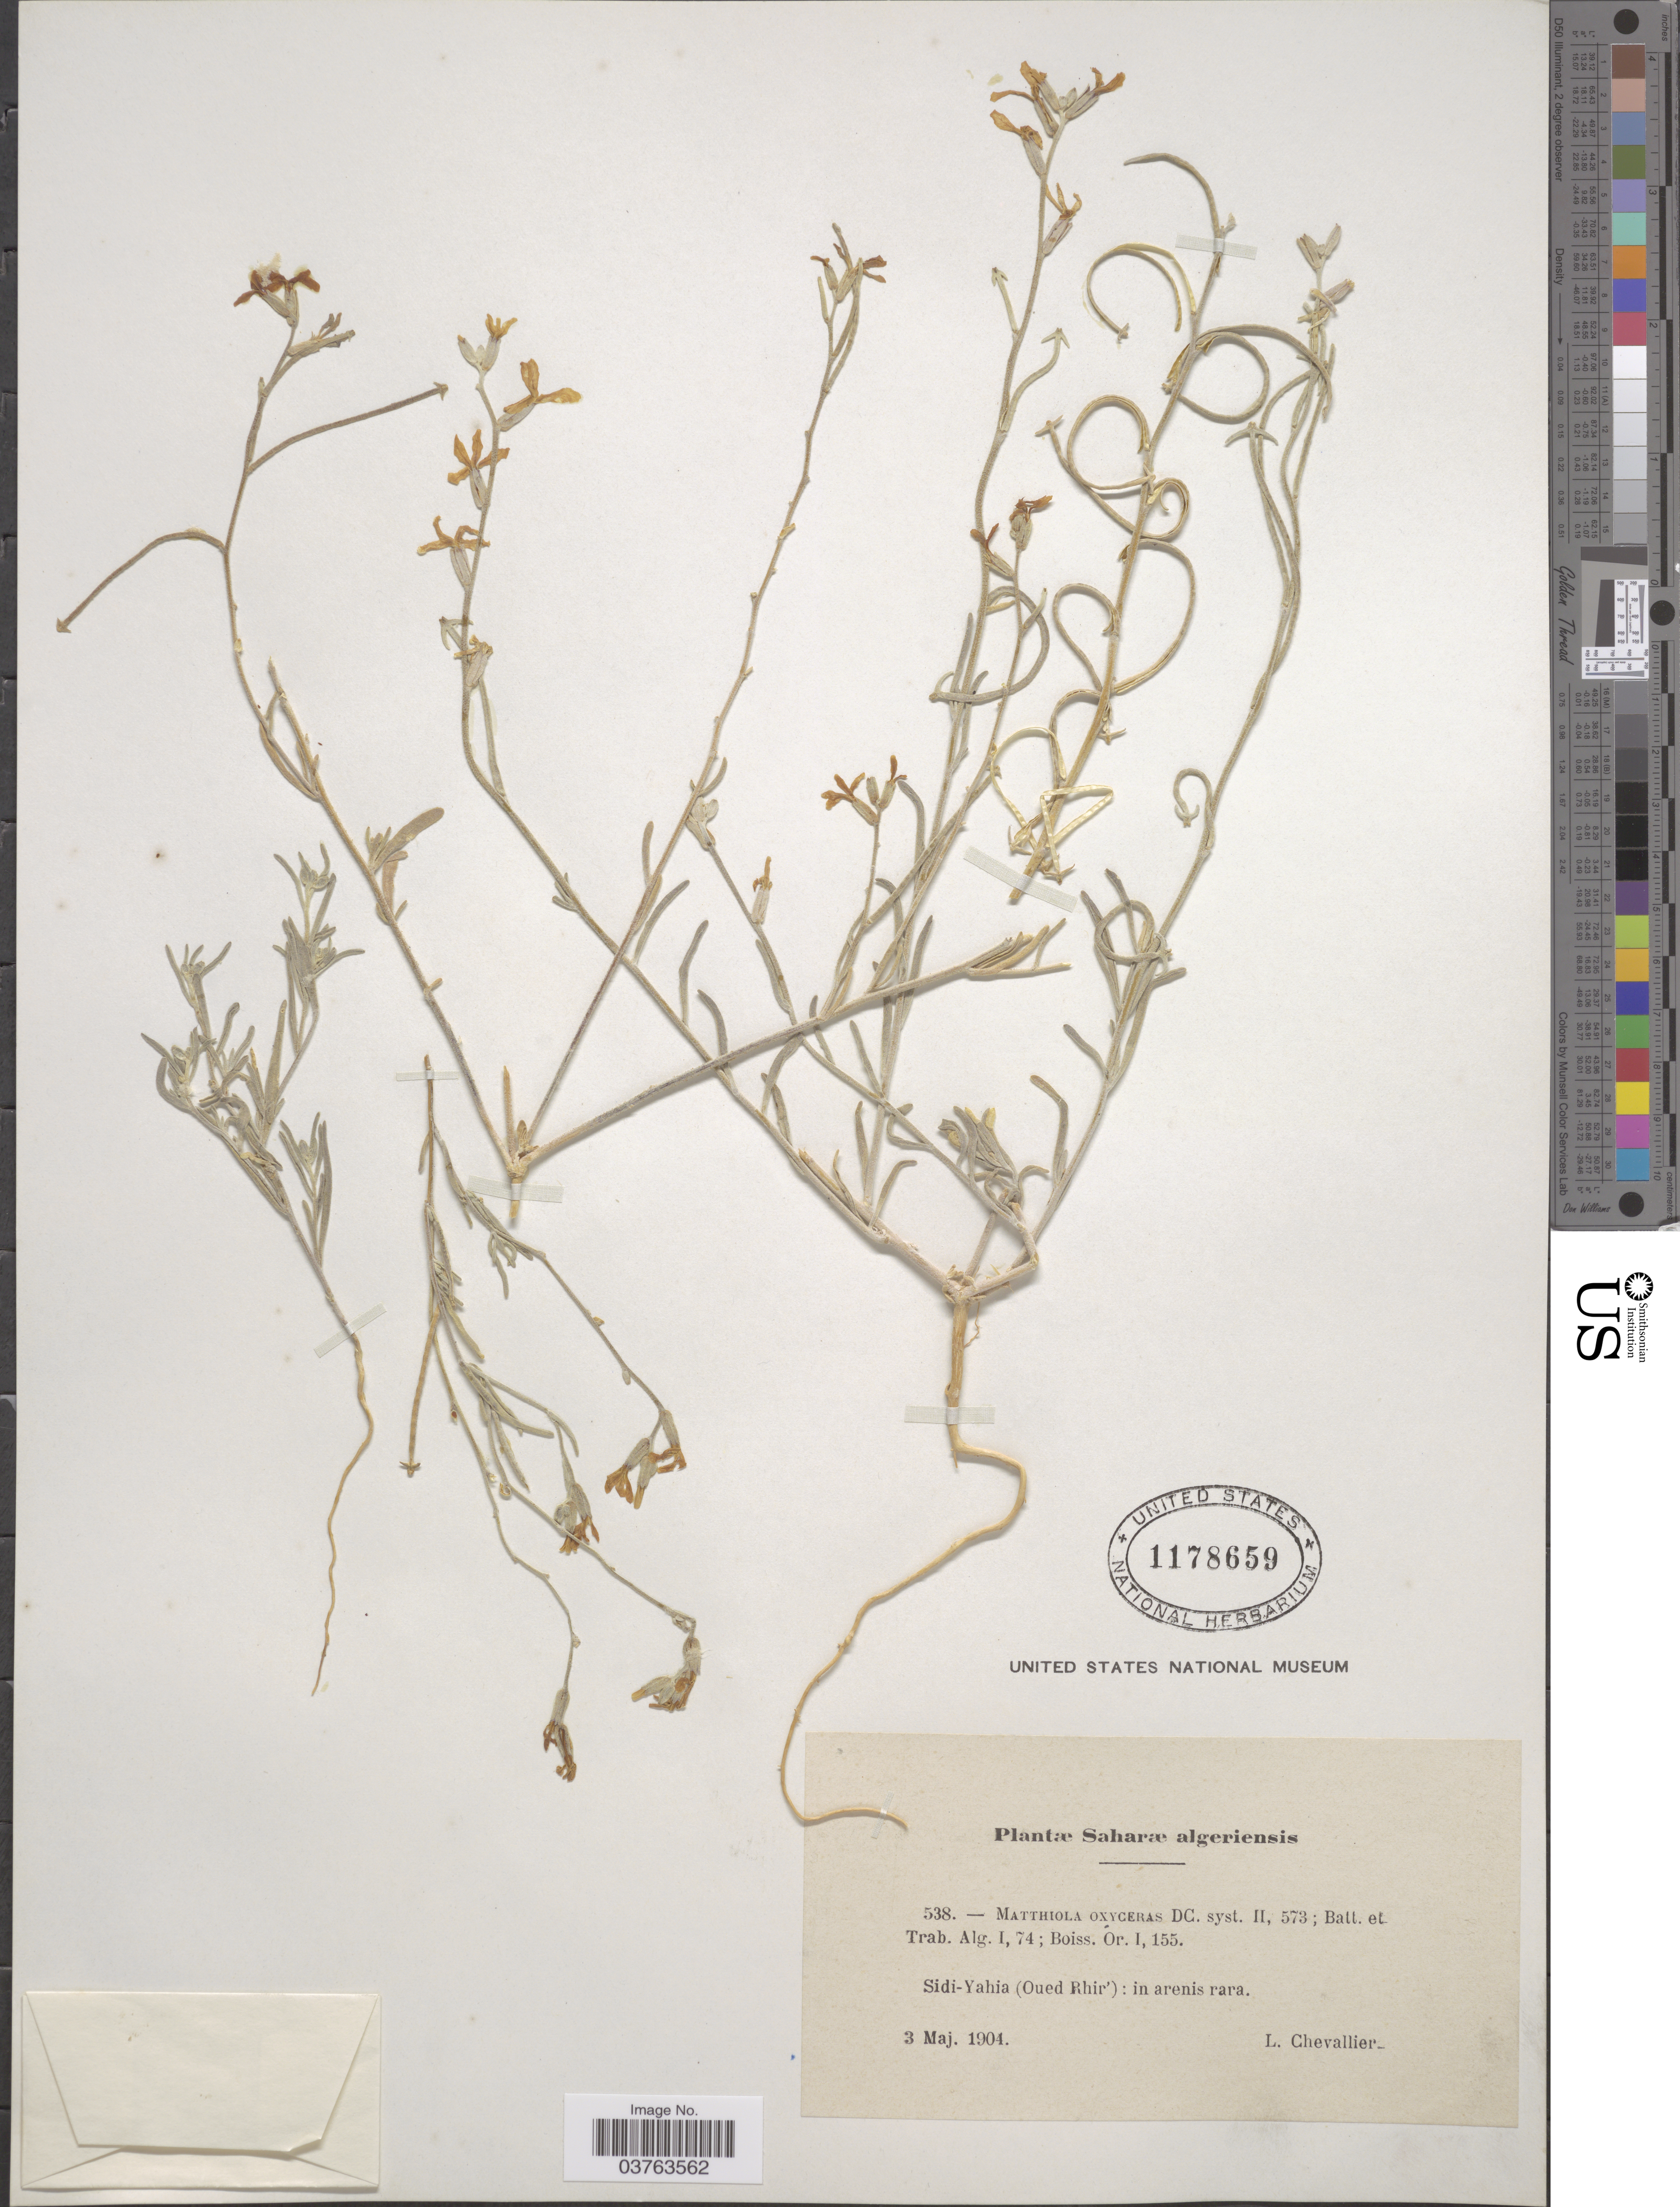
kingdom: Plantae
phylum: Tracheophyta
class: Magnoliopsida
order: Brassicales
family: Brassicaceae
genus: Matthiola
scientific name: Matthiola oxyceras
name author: DC.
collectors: L. Chevallier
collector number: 538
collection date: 1904-05-03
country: Algeria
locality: Saharæ algeriensis. Sidi-Yahia (Oued Rhir'): in arenis rara.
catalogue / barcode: US 1178659